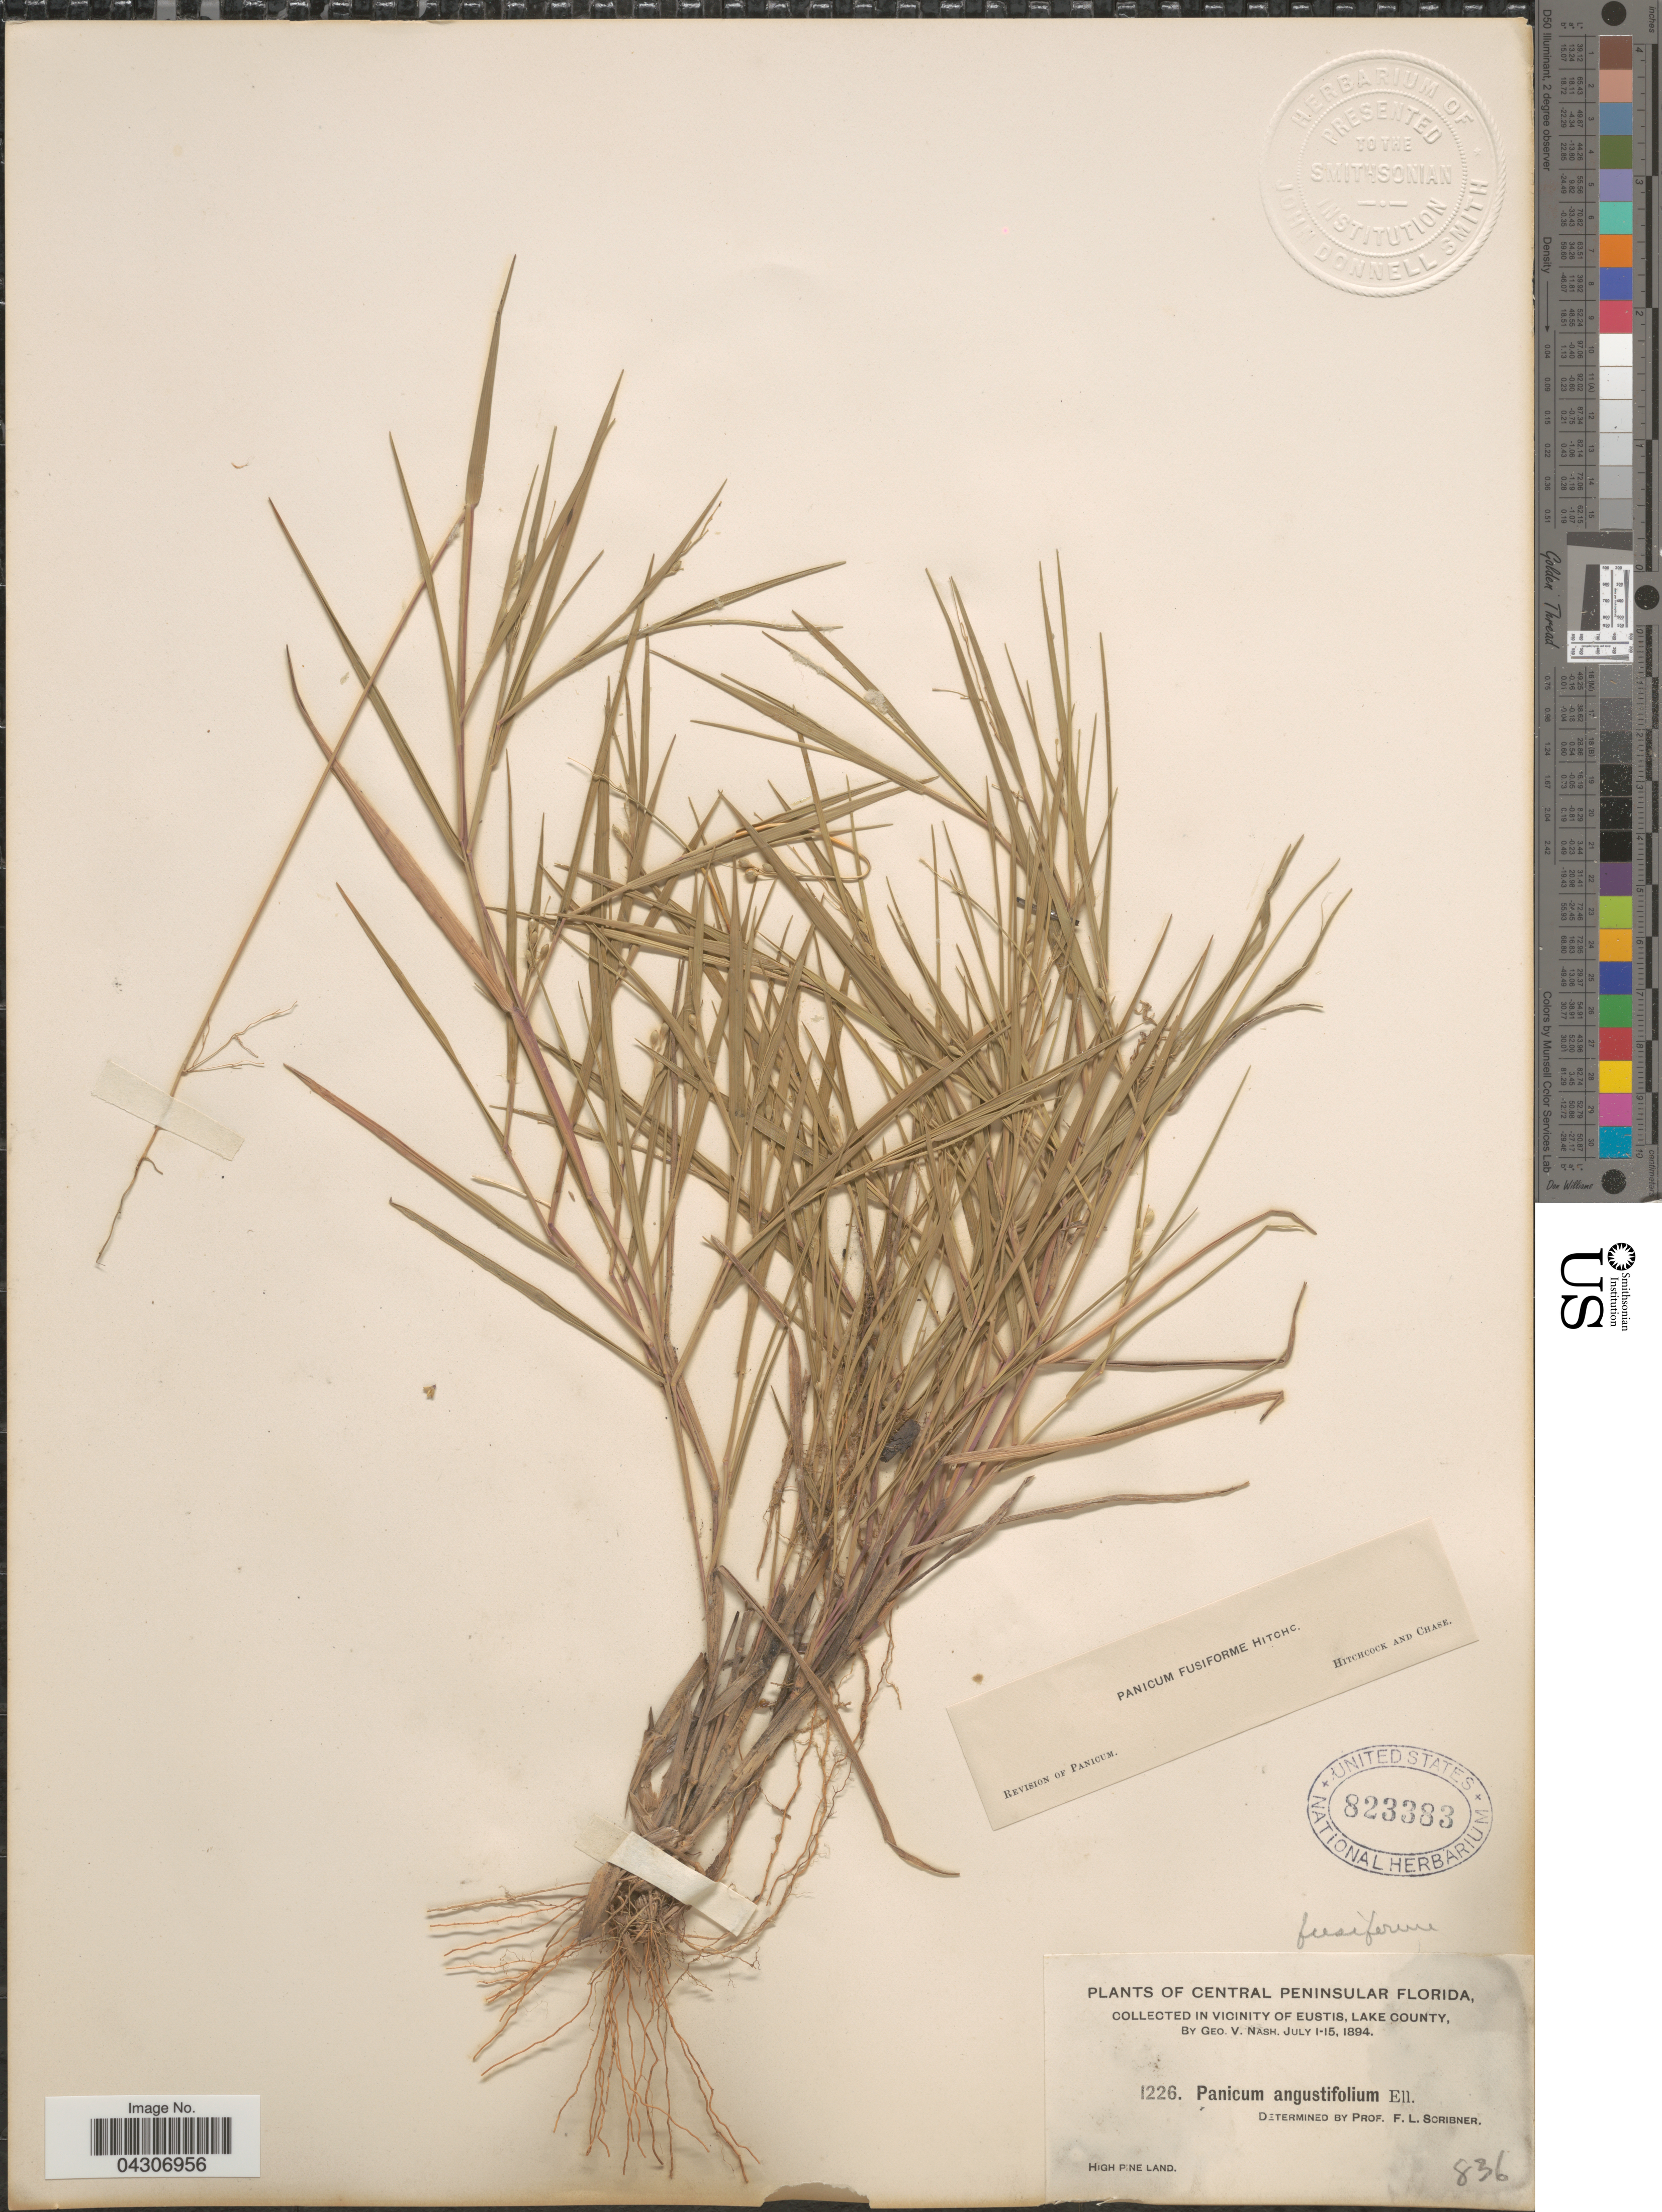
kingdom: Plantae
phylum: Tracheophyta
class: Liliopsida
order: Poales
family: Poaceae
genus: Dichanthelium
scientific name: Dichanthelium aciculare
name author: (Desv. ex Poir.) Gould & C.A. Clark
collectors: G. V. Nash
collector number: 1226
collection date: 1894-07-01/1894-07-15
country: United States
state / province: Florida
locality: Central Peninsular Florida. In Vicinity Of Eustis, Lake County.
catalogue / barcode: US 823383